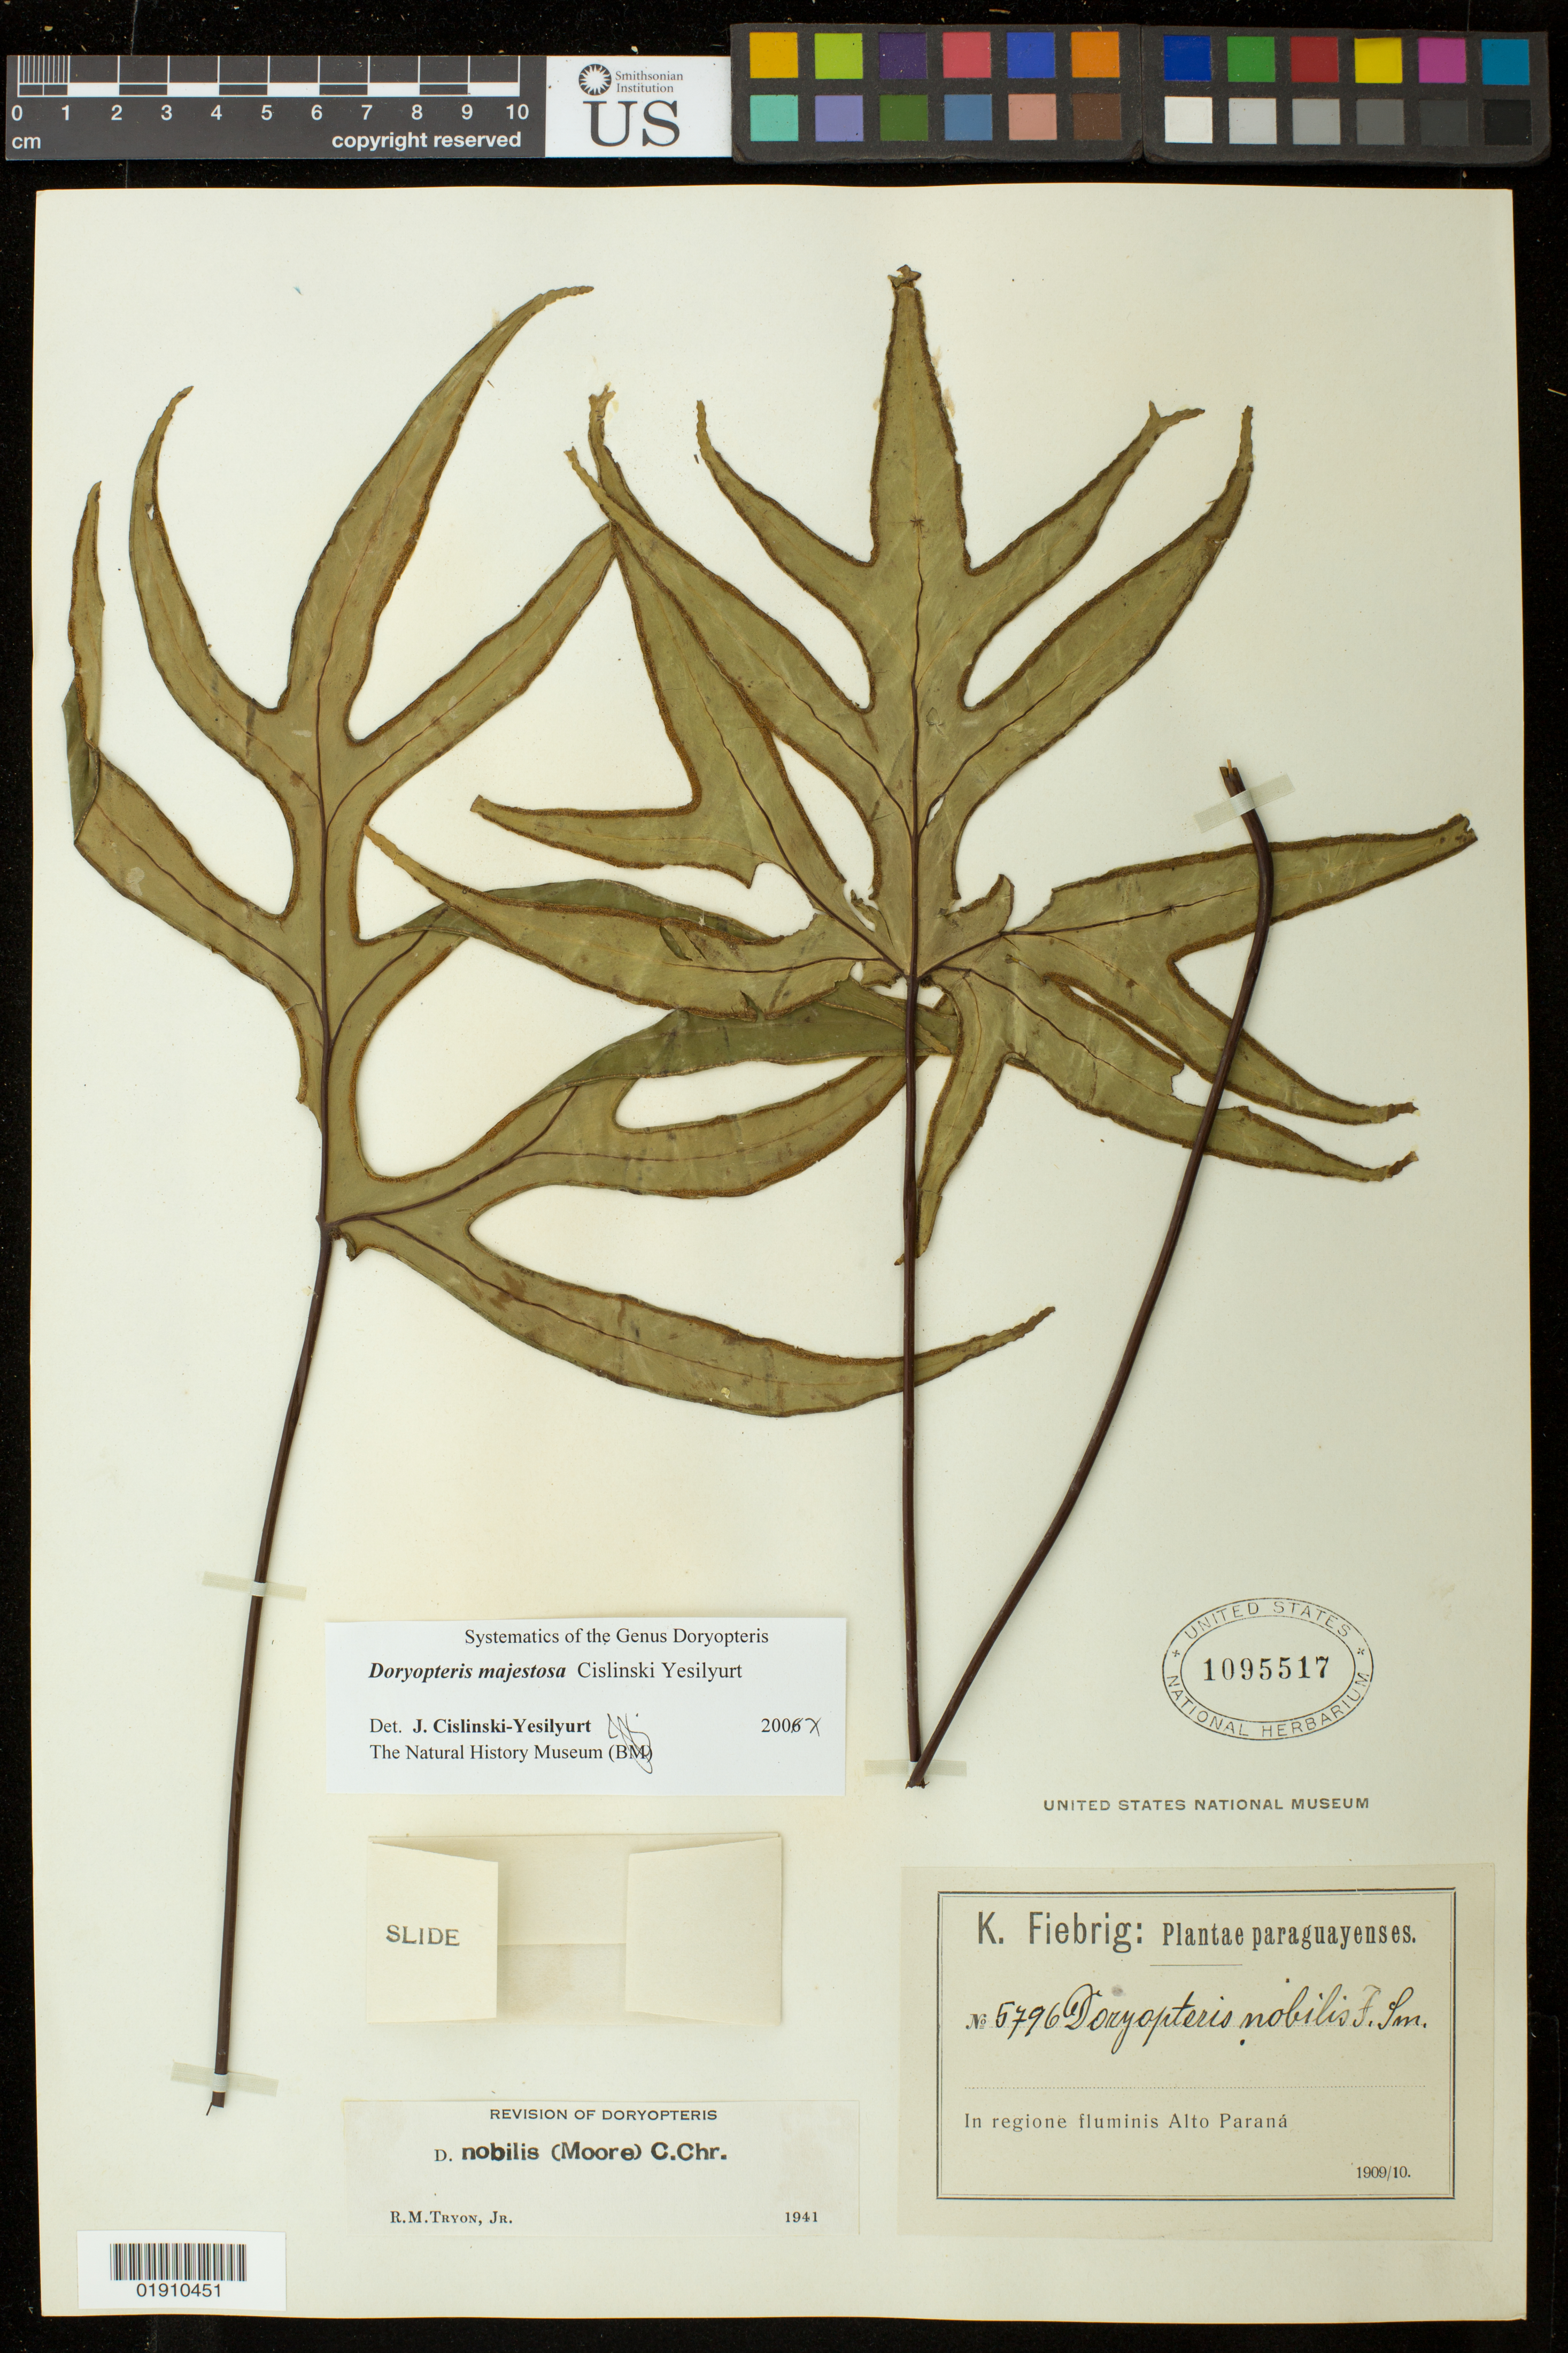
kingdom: Plantae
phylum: Tracheophyta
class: Polypodiopsida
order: Polypodiales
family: Pteridaceae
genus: Doryopteris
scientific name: Doryopteris majestosa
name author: Yesilyurt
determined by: Cislinski-Yesilyurt, J.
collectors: K. Fiebrig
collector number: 5796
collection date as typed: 1909/10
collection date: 1909-10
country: Paraguay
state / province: Alto Paraná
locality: in regione fluminis Alto Paraná.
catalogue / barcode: US 1095517